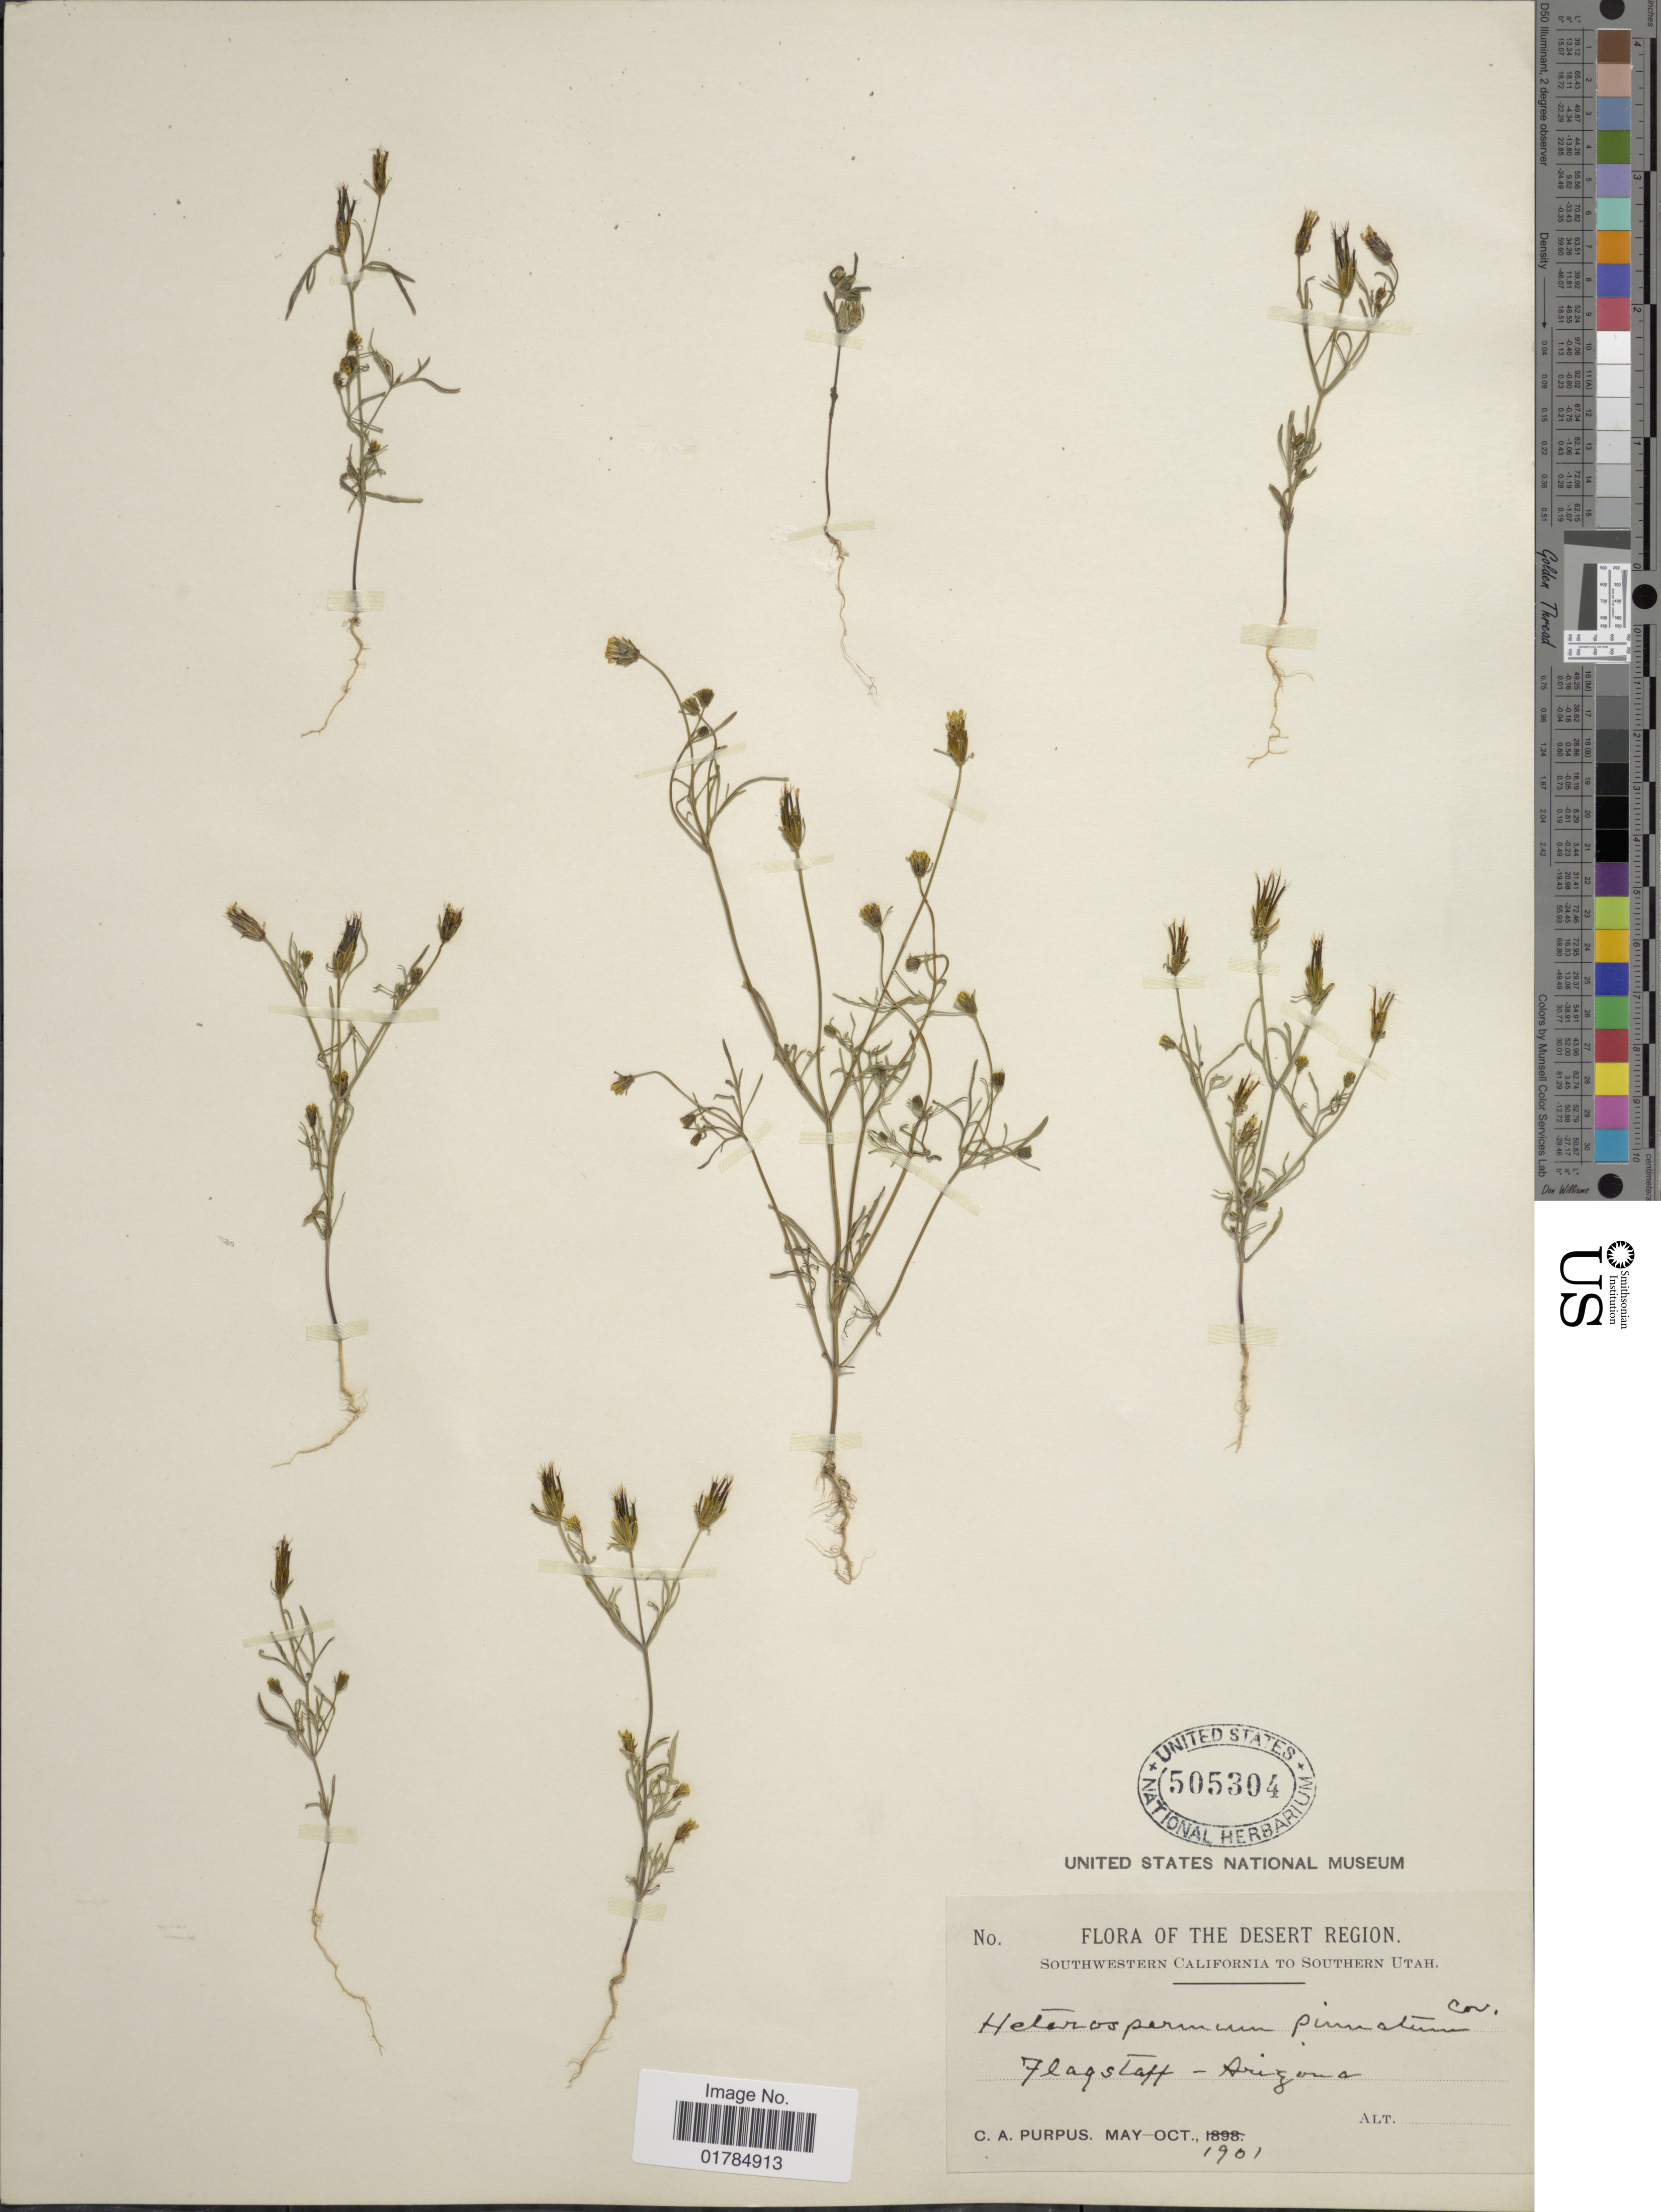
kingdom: Plantae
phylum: Tracheophyta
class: Magnoliopsida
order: Asterales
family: Asteraceae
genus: Heterosperma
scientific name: Heterosperma pinnatum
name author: Cav.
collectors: C. A. Purpus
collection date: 1901-05/1901-10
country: United States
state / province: Arizona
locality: Flagstaff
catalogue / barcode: US 505304